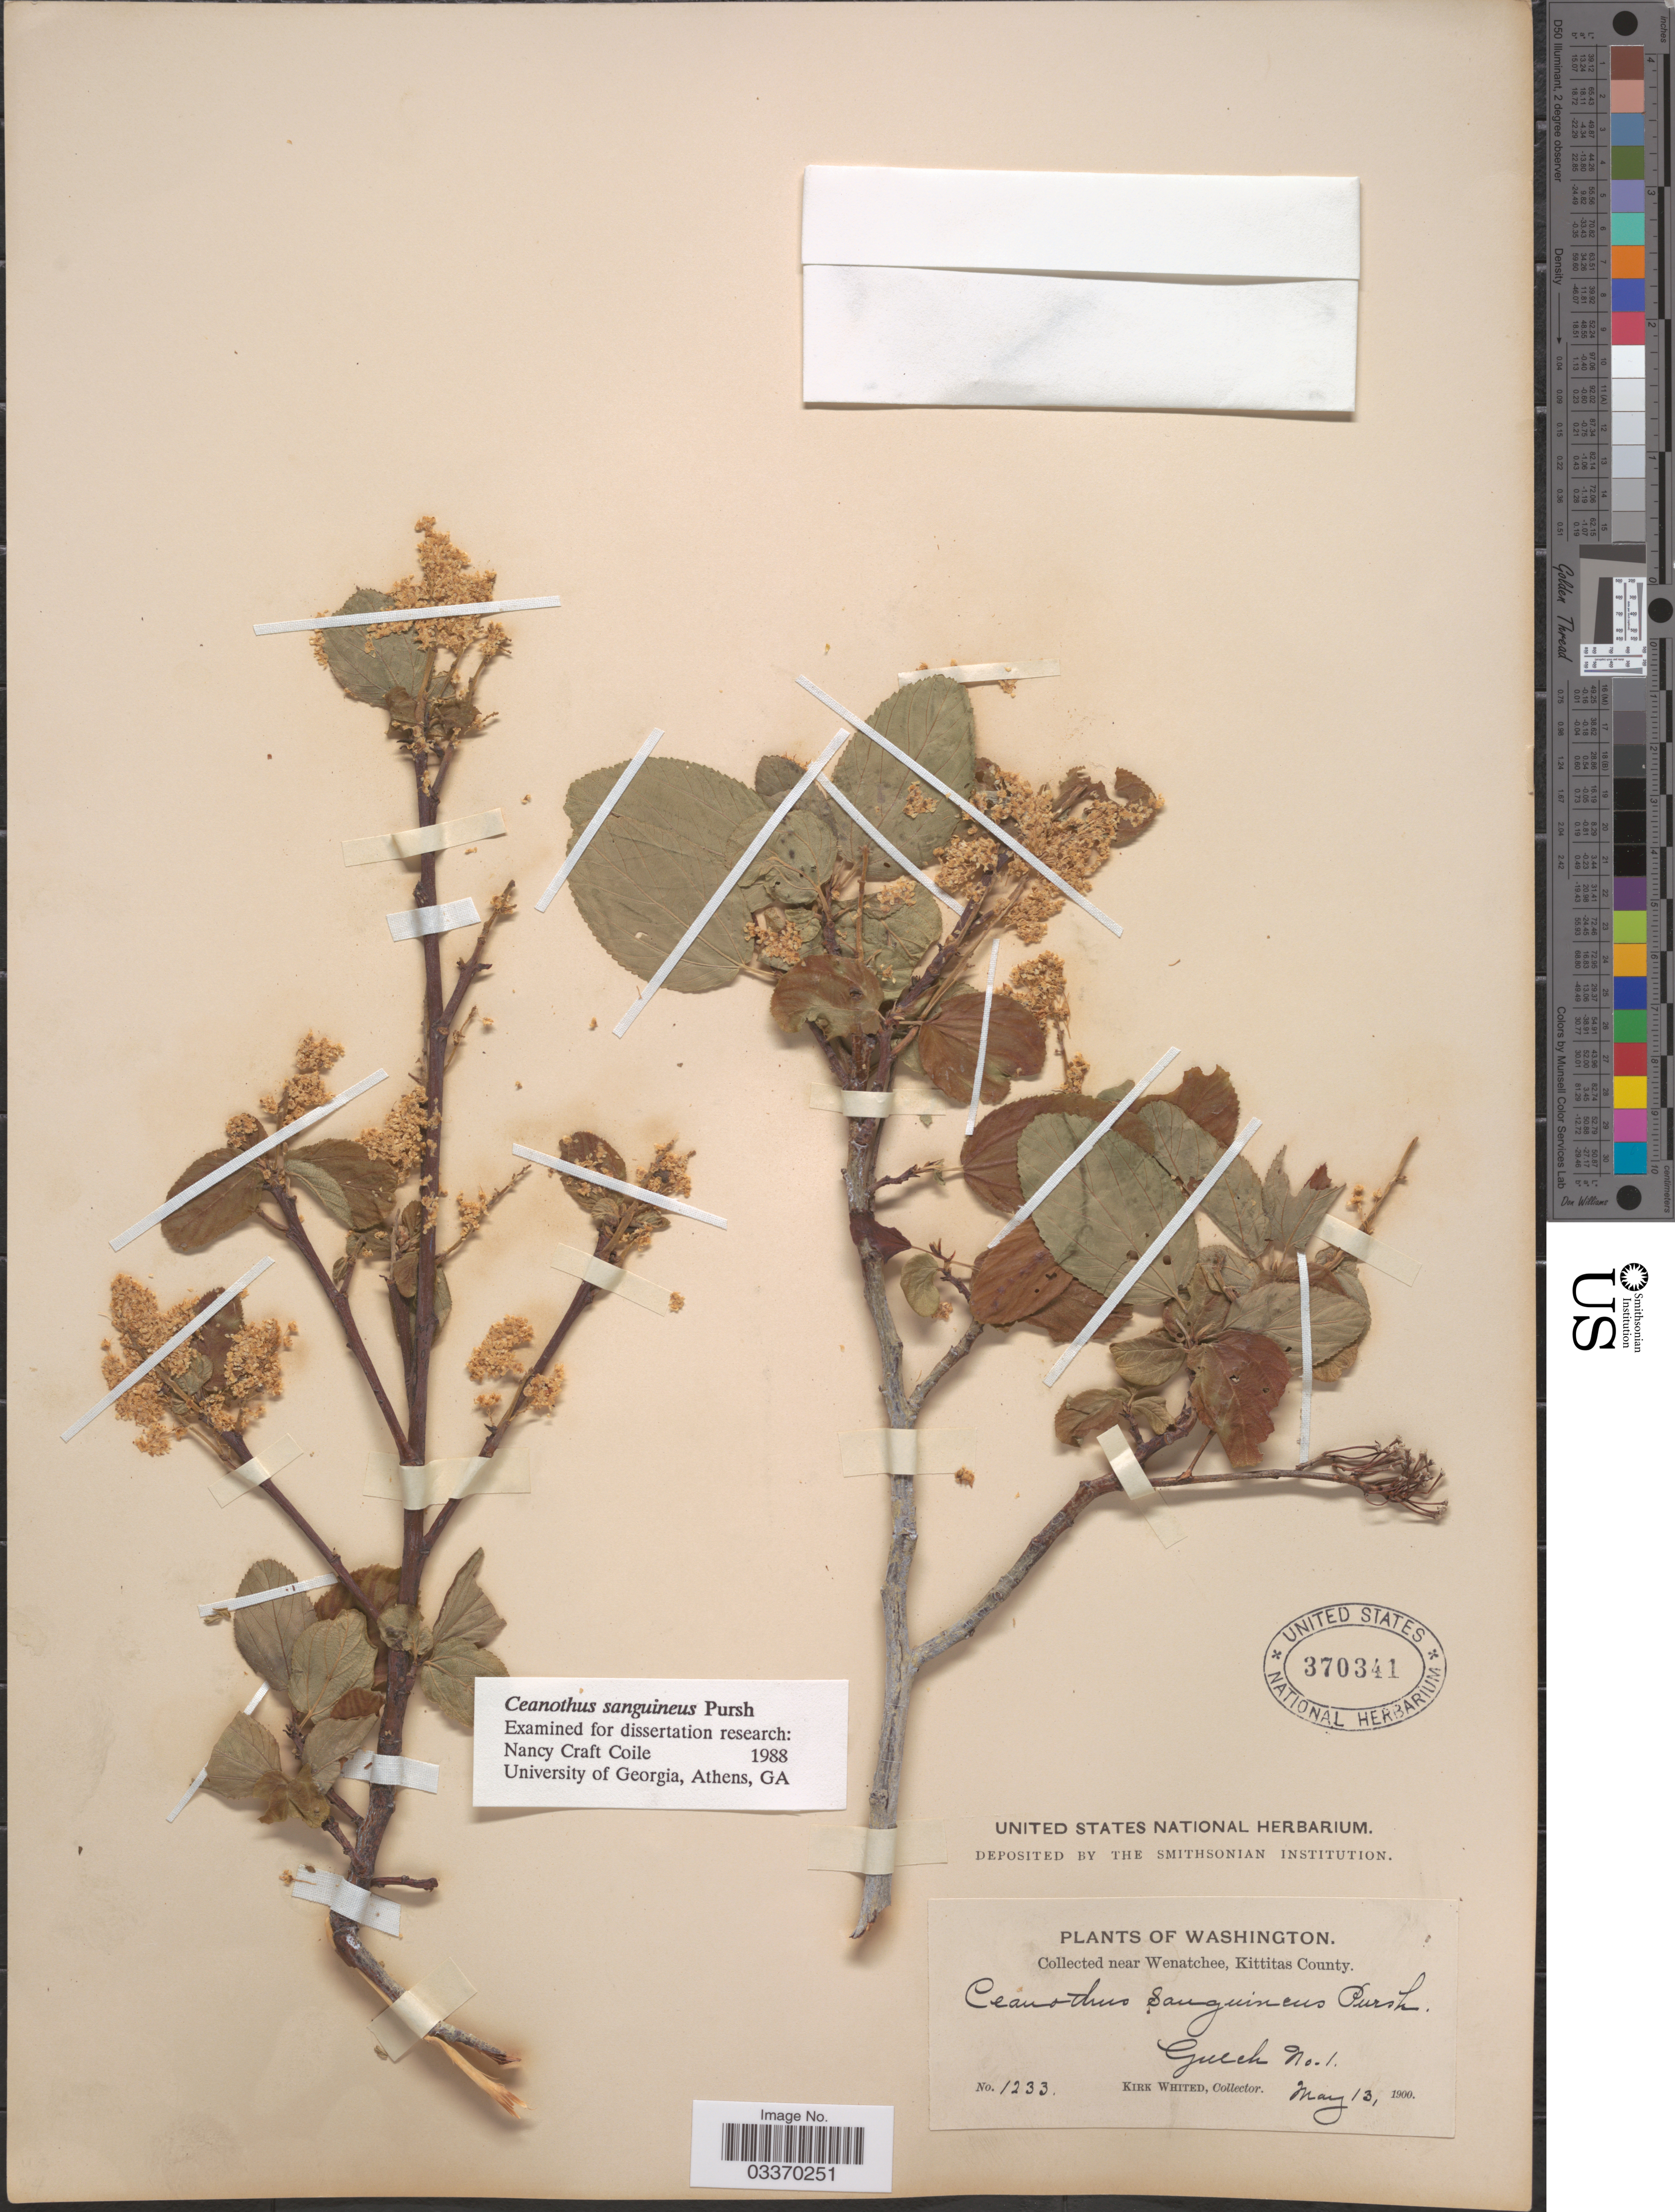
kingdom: Plantae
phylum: Tracheophyta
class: Magnoliopsida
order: Rosales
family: Rhamnaceae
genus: Ceanothus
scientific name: Ceanothus sanguineus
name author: Pursh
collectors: K. Whited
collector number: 1233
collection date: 1900-05-13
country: United States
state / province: Washington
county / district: Kittitas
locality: Near Wenatchee, Kittitas County, Gulch No.1.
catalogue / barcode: US 370341